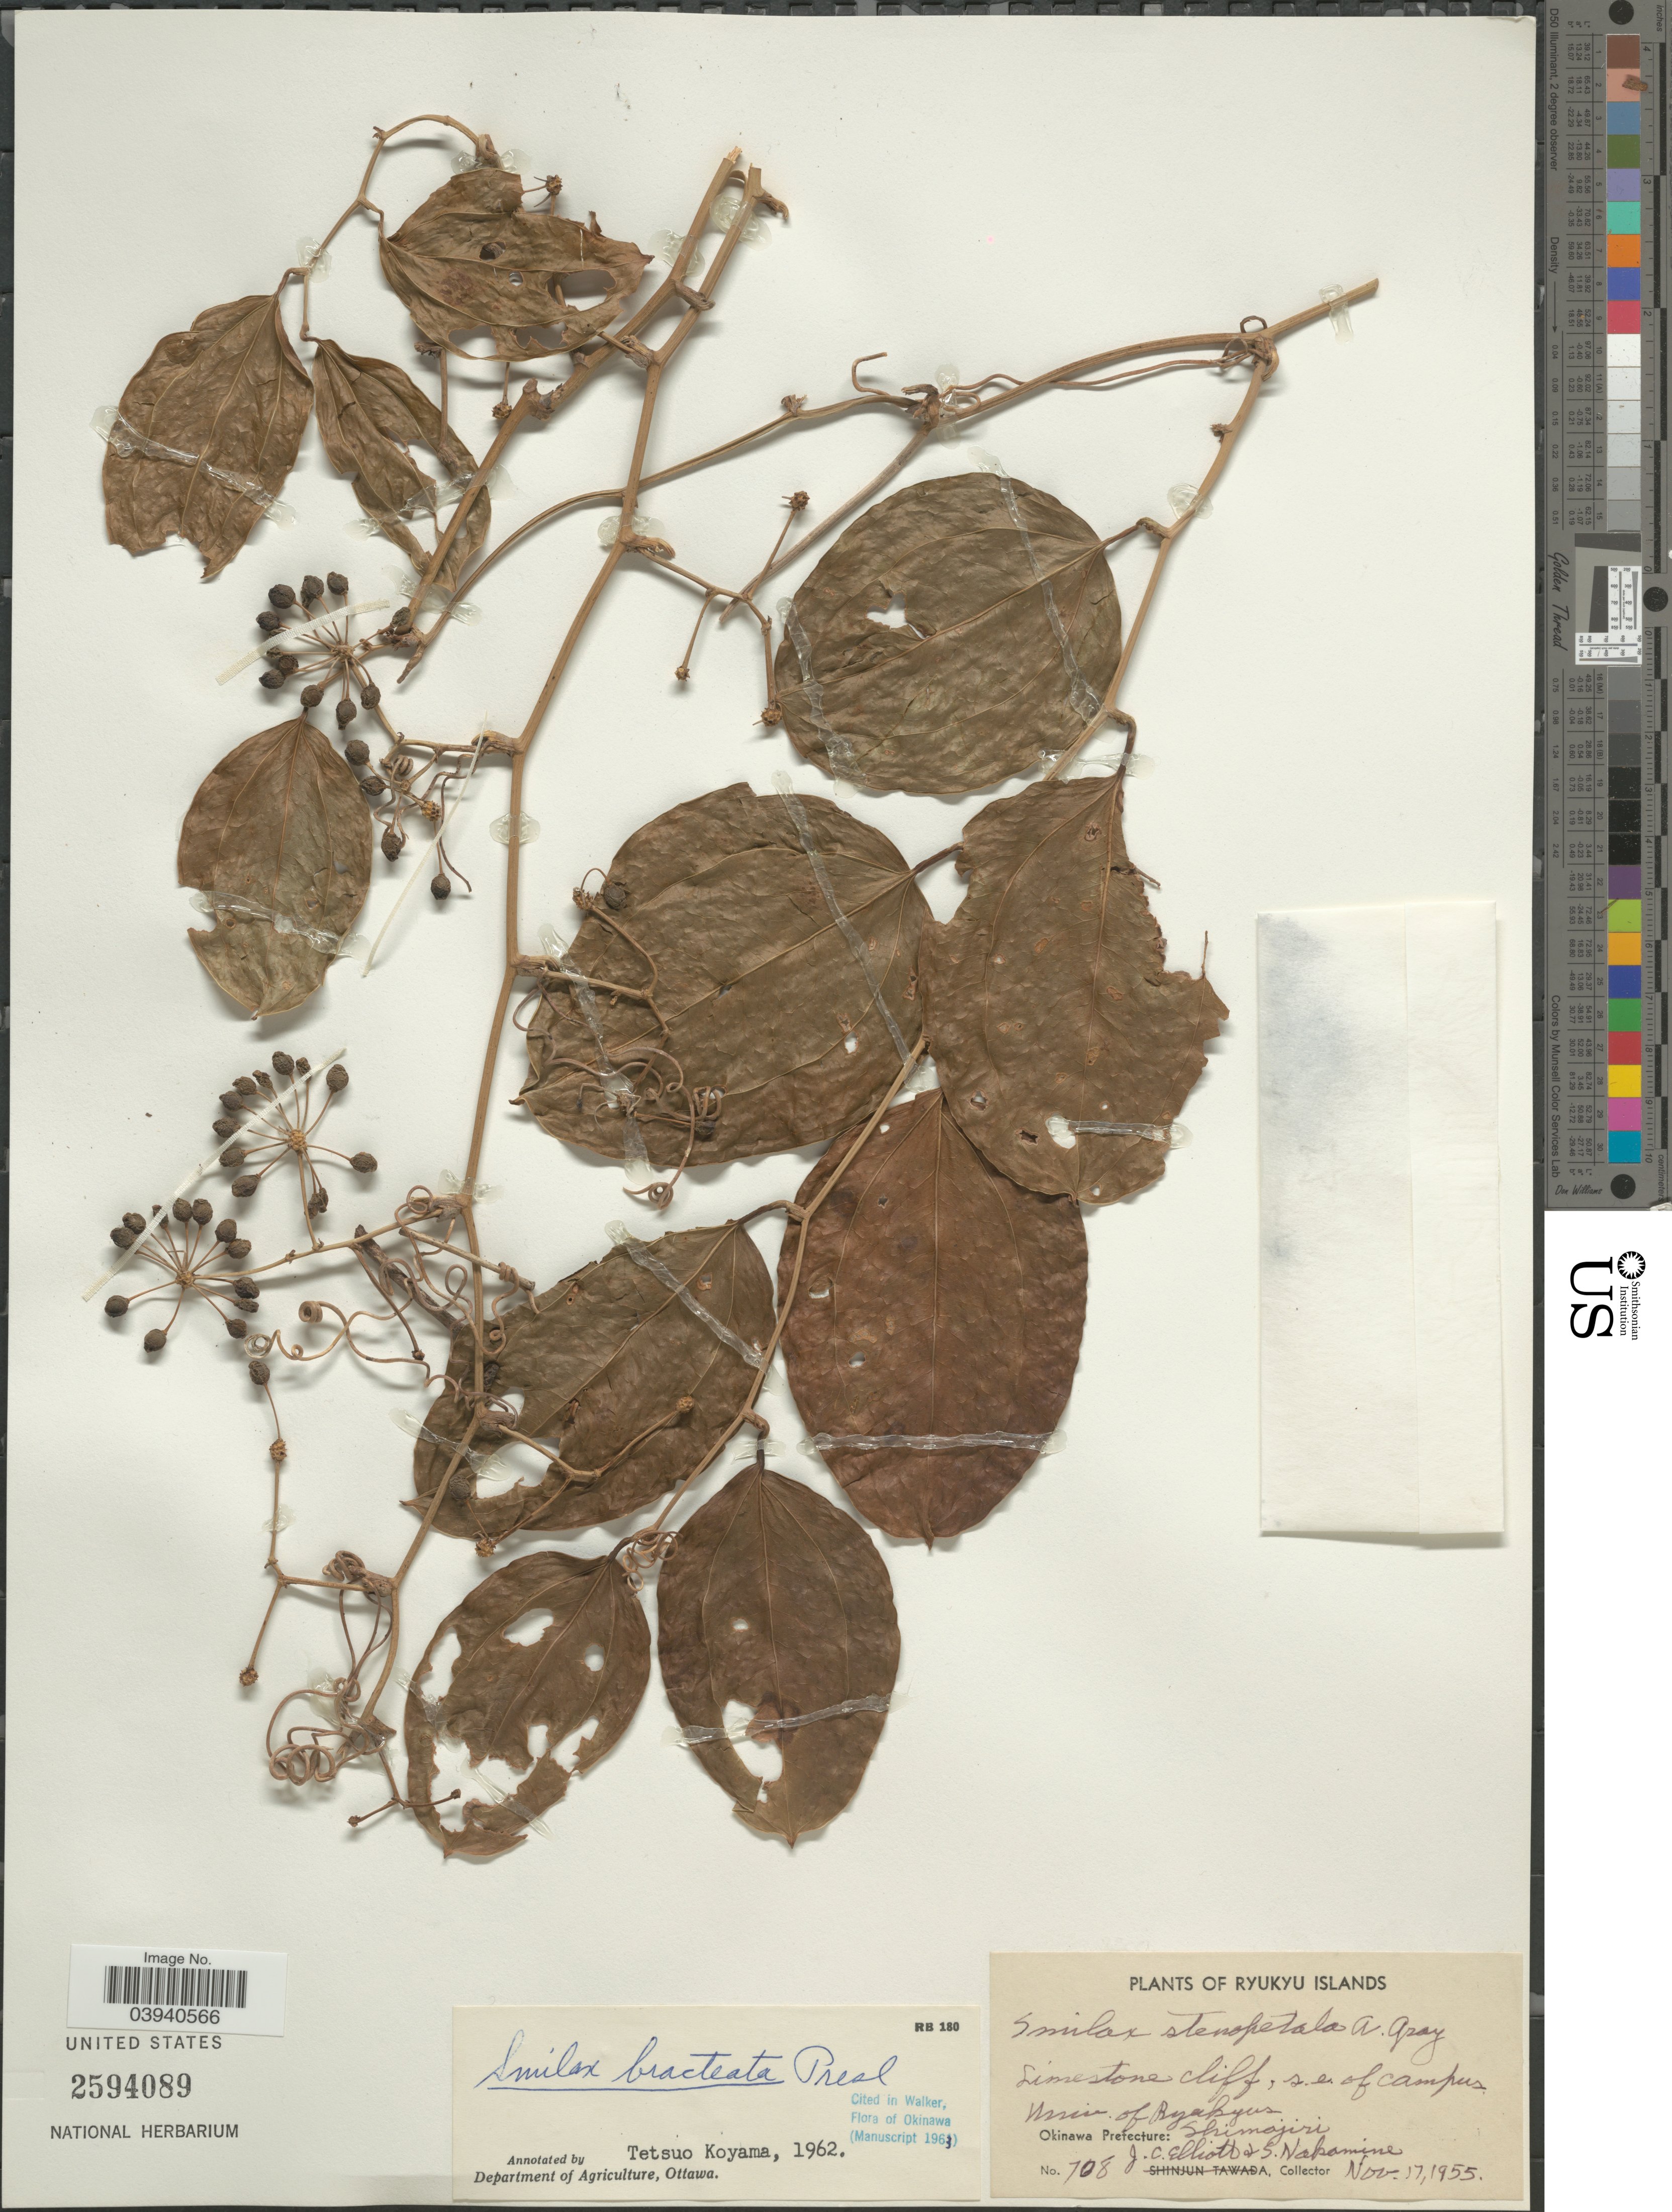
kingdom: Plantae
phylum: Tracheophyta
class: Liliopsida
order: Liliales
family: Smilacaceae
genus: Smilax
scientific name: Smilax bracteata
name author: C. Presl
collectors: J. C. Elliott & S. Nakamine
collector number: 708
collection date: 1955-11-17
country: Japan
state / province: Okinawa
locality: Ryukyu Islands. limestone cliff, s.e. of campus. Univ. of Ryukyus. Okinawa Prefecture: Shimajiri.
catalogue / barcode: US 2594089